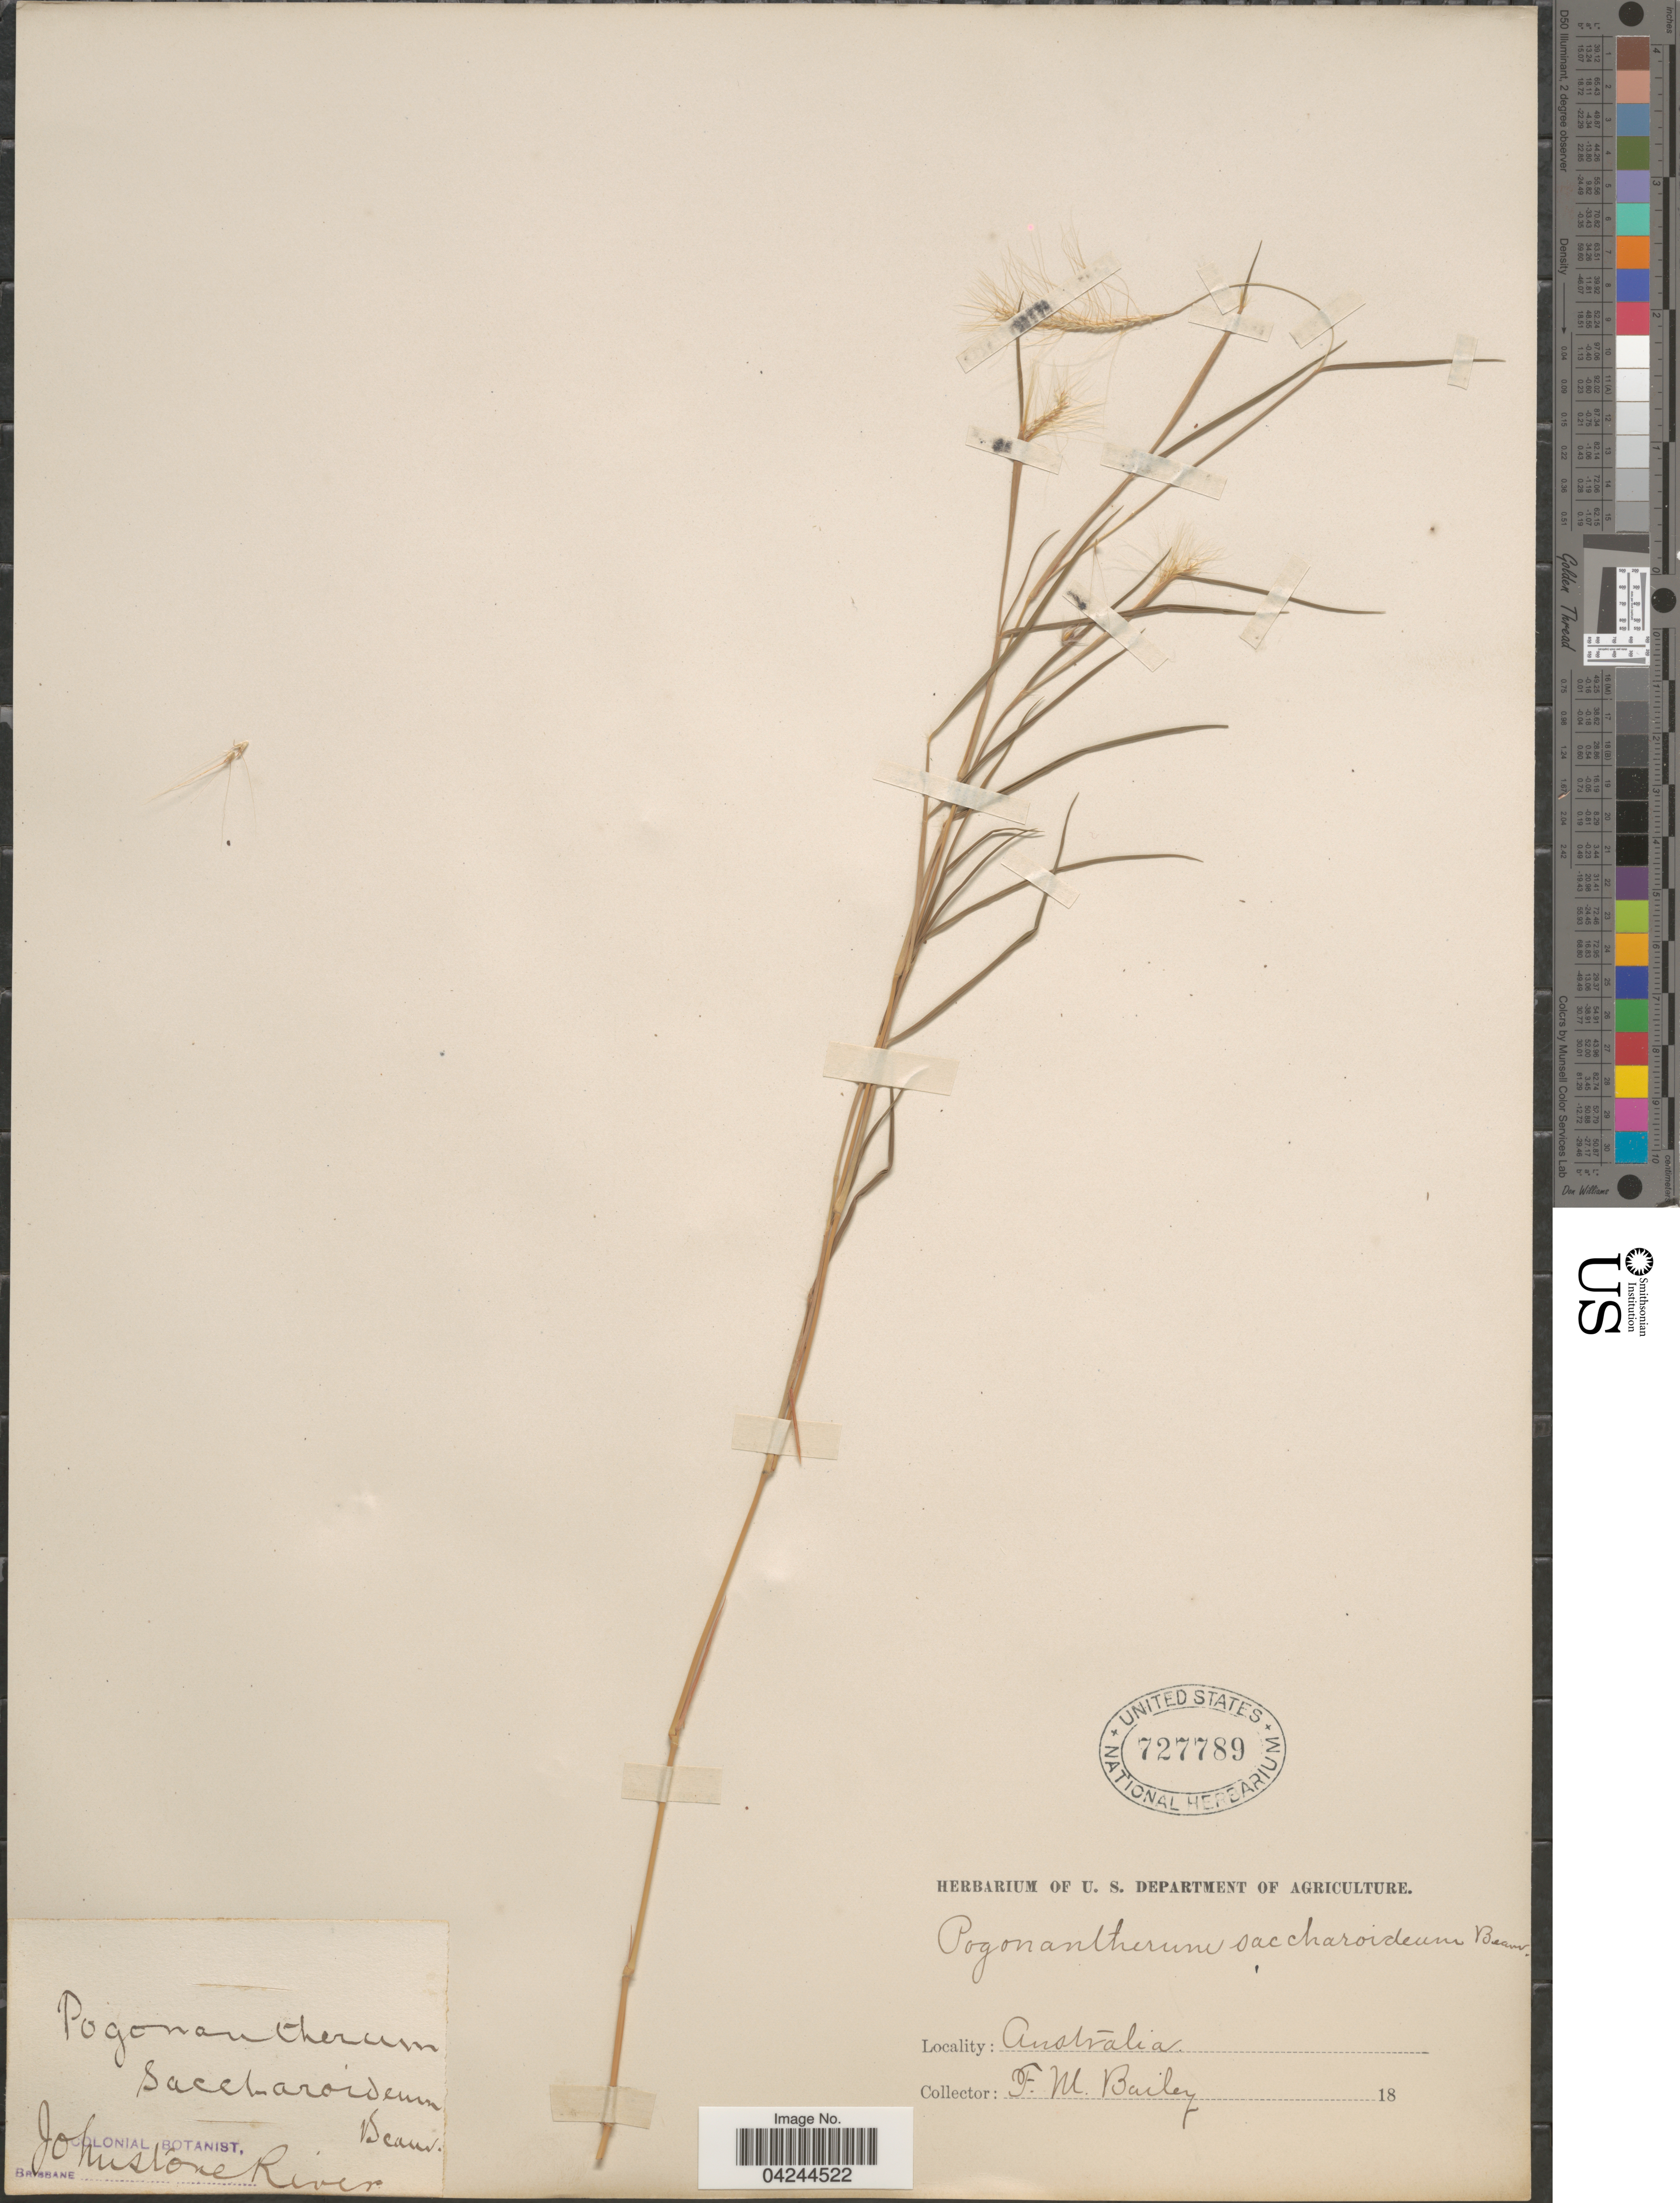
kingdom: Plantae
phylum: Tracheophyta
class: Liliopsida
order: Poales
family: Poaceae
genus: Pogonatherum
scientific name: Pogonatherum crinitum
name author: (Thunb.) Kunth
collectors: F. M. Bailey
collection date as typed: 18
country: Australia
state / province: Queensland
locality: Johnstone River. Brisbane.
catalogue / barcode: US 727789